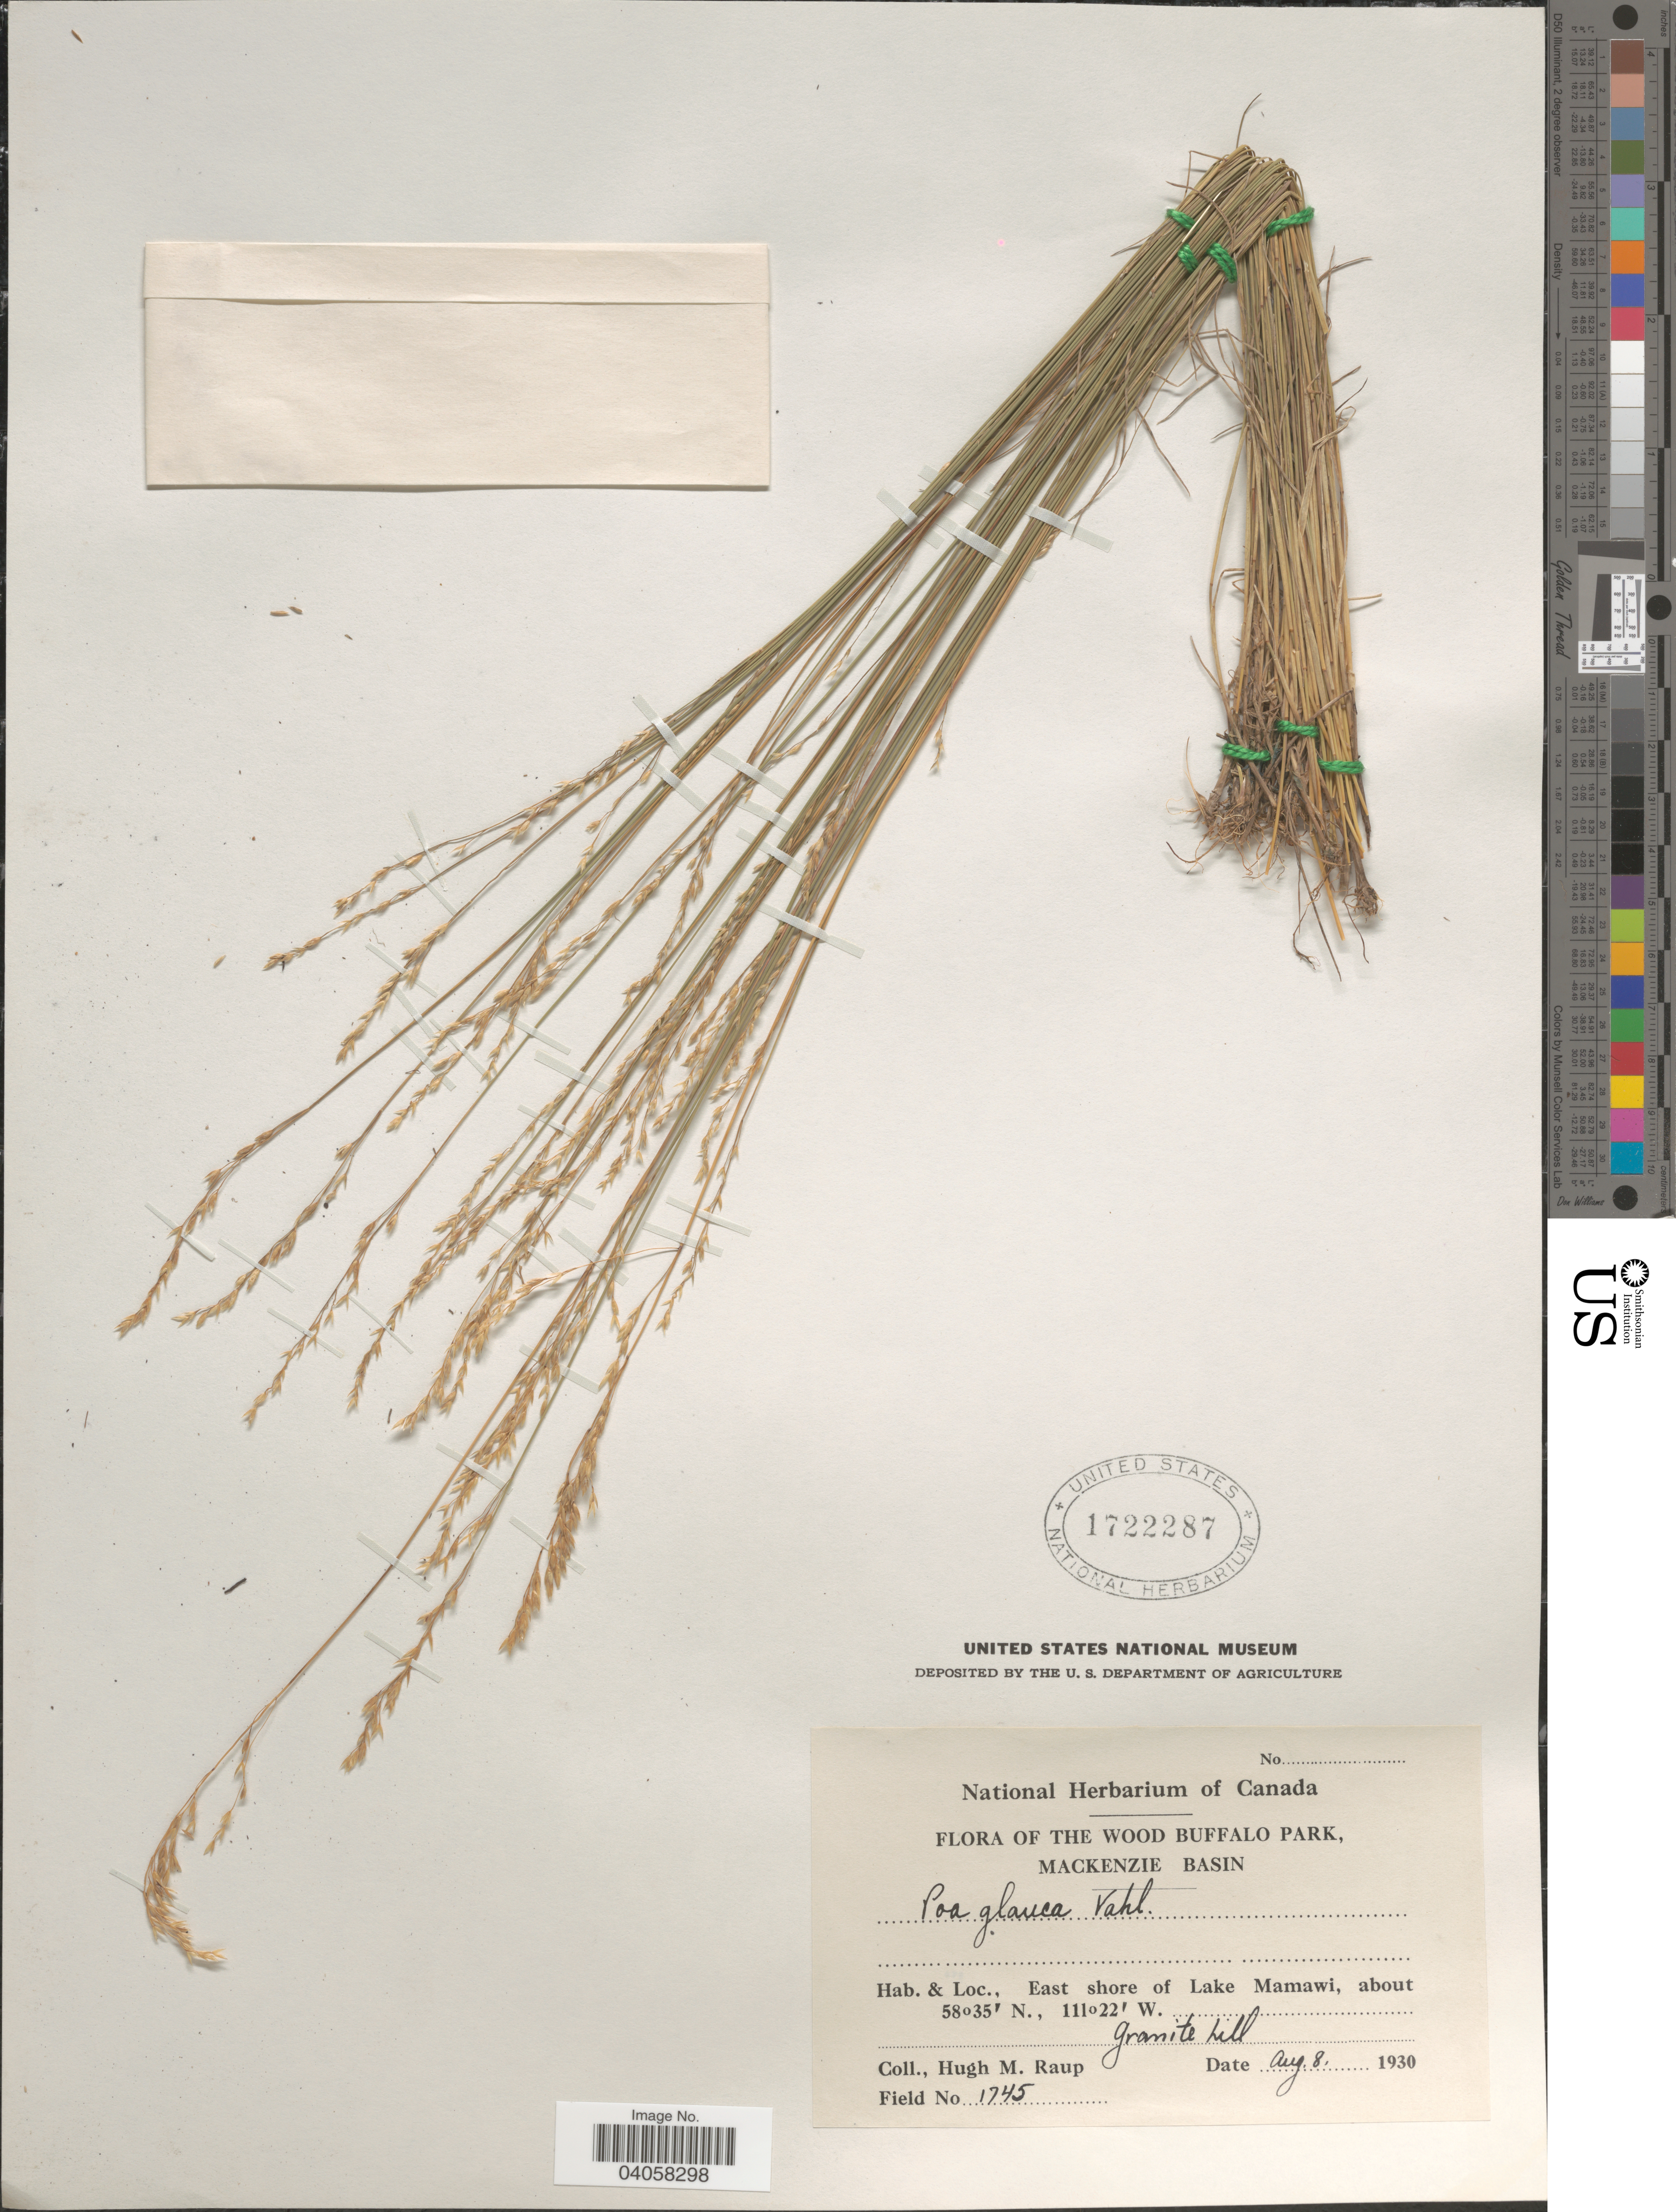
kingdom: Plantae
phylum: Tracheophyta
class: Liliopsida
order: Poales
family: Poaceae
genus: Poa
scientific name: Poa glauca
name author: Vahl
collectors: H. Raup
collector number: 1745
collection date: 1930-08-08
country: Canada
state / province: Alberta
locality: Wood Buffalo Park, Mackenzie Basin. East shore of Lake Mamawi.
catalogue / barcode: US 1722287